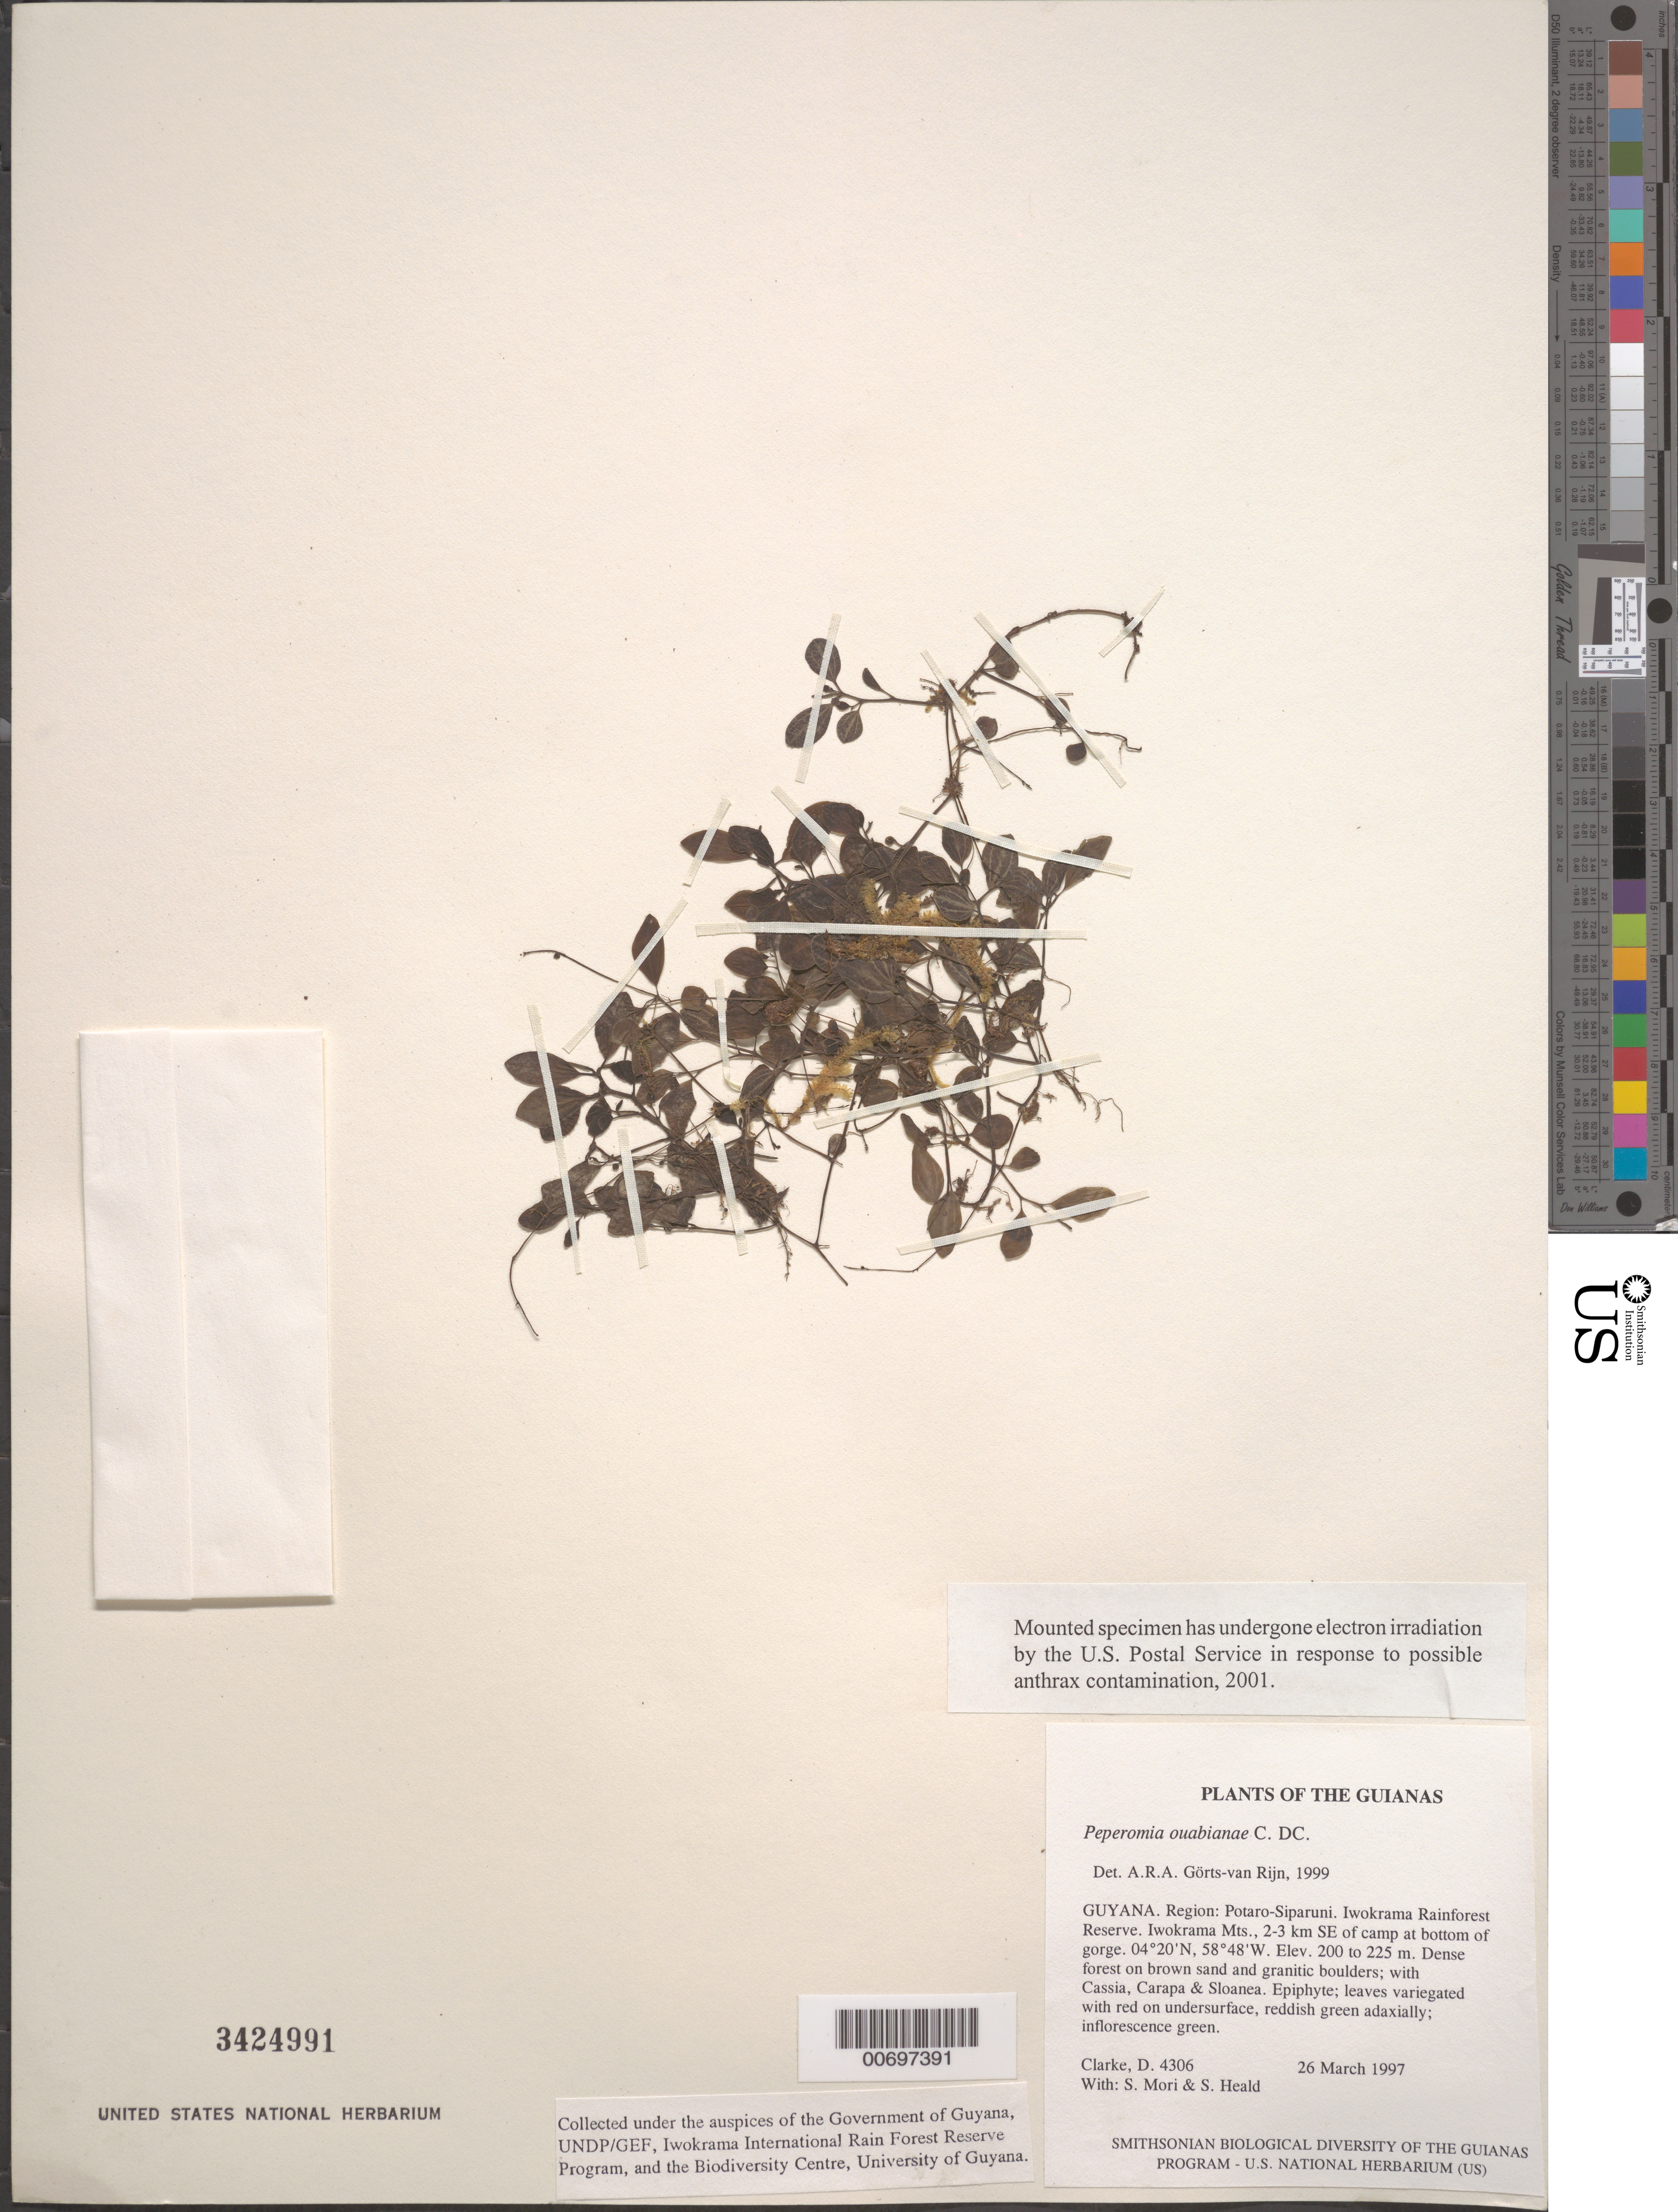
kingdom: Plantae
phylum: Tracheophyta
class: Magnoliopsida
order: Piperales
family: Piperaceae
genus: Peperomia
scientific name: Peperomia ouabianae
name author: C. DC.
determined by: Görts-van Rijn, A. R. A.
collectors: H. D. Clarke, S. Mori & S. Heald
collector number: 4306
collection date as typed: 26 March 1997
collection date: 1997-03-26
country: Guyana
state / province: Potaro-Siparuni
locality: Iwokrama Rainforest Reserve. Iwokrama Mts., 2-3 km SE of camp at bottom of gorge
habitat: Dense forest on brown sand and granitic boulders; with Cassia, Carapa & Sloanea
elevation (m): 200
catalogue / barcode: US 3424991